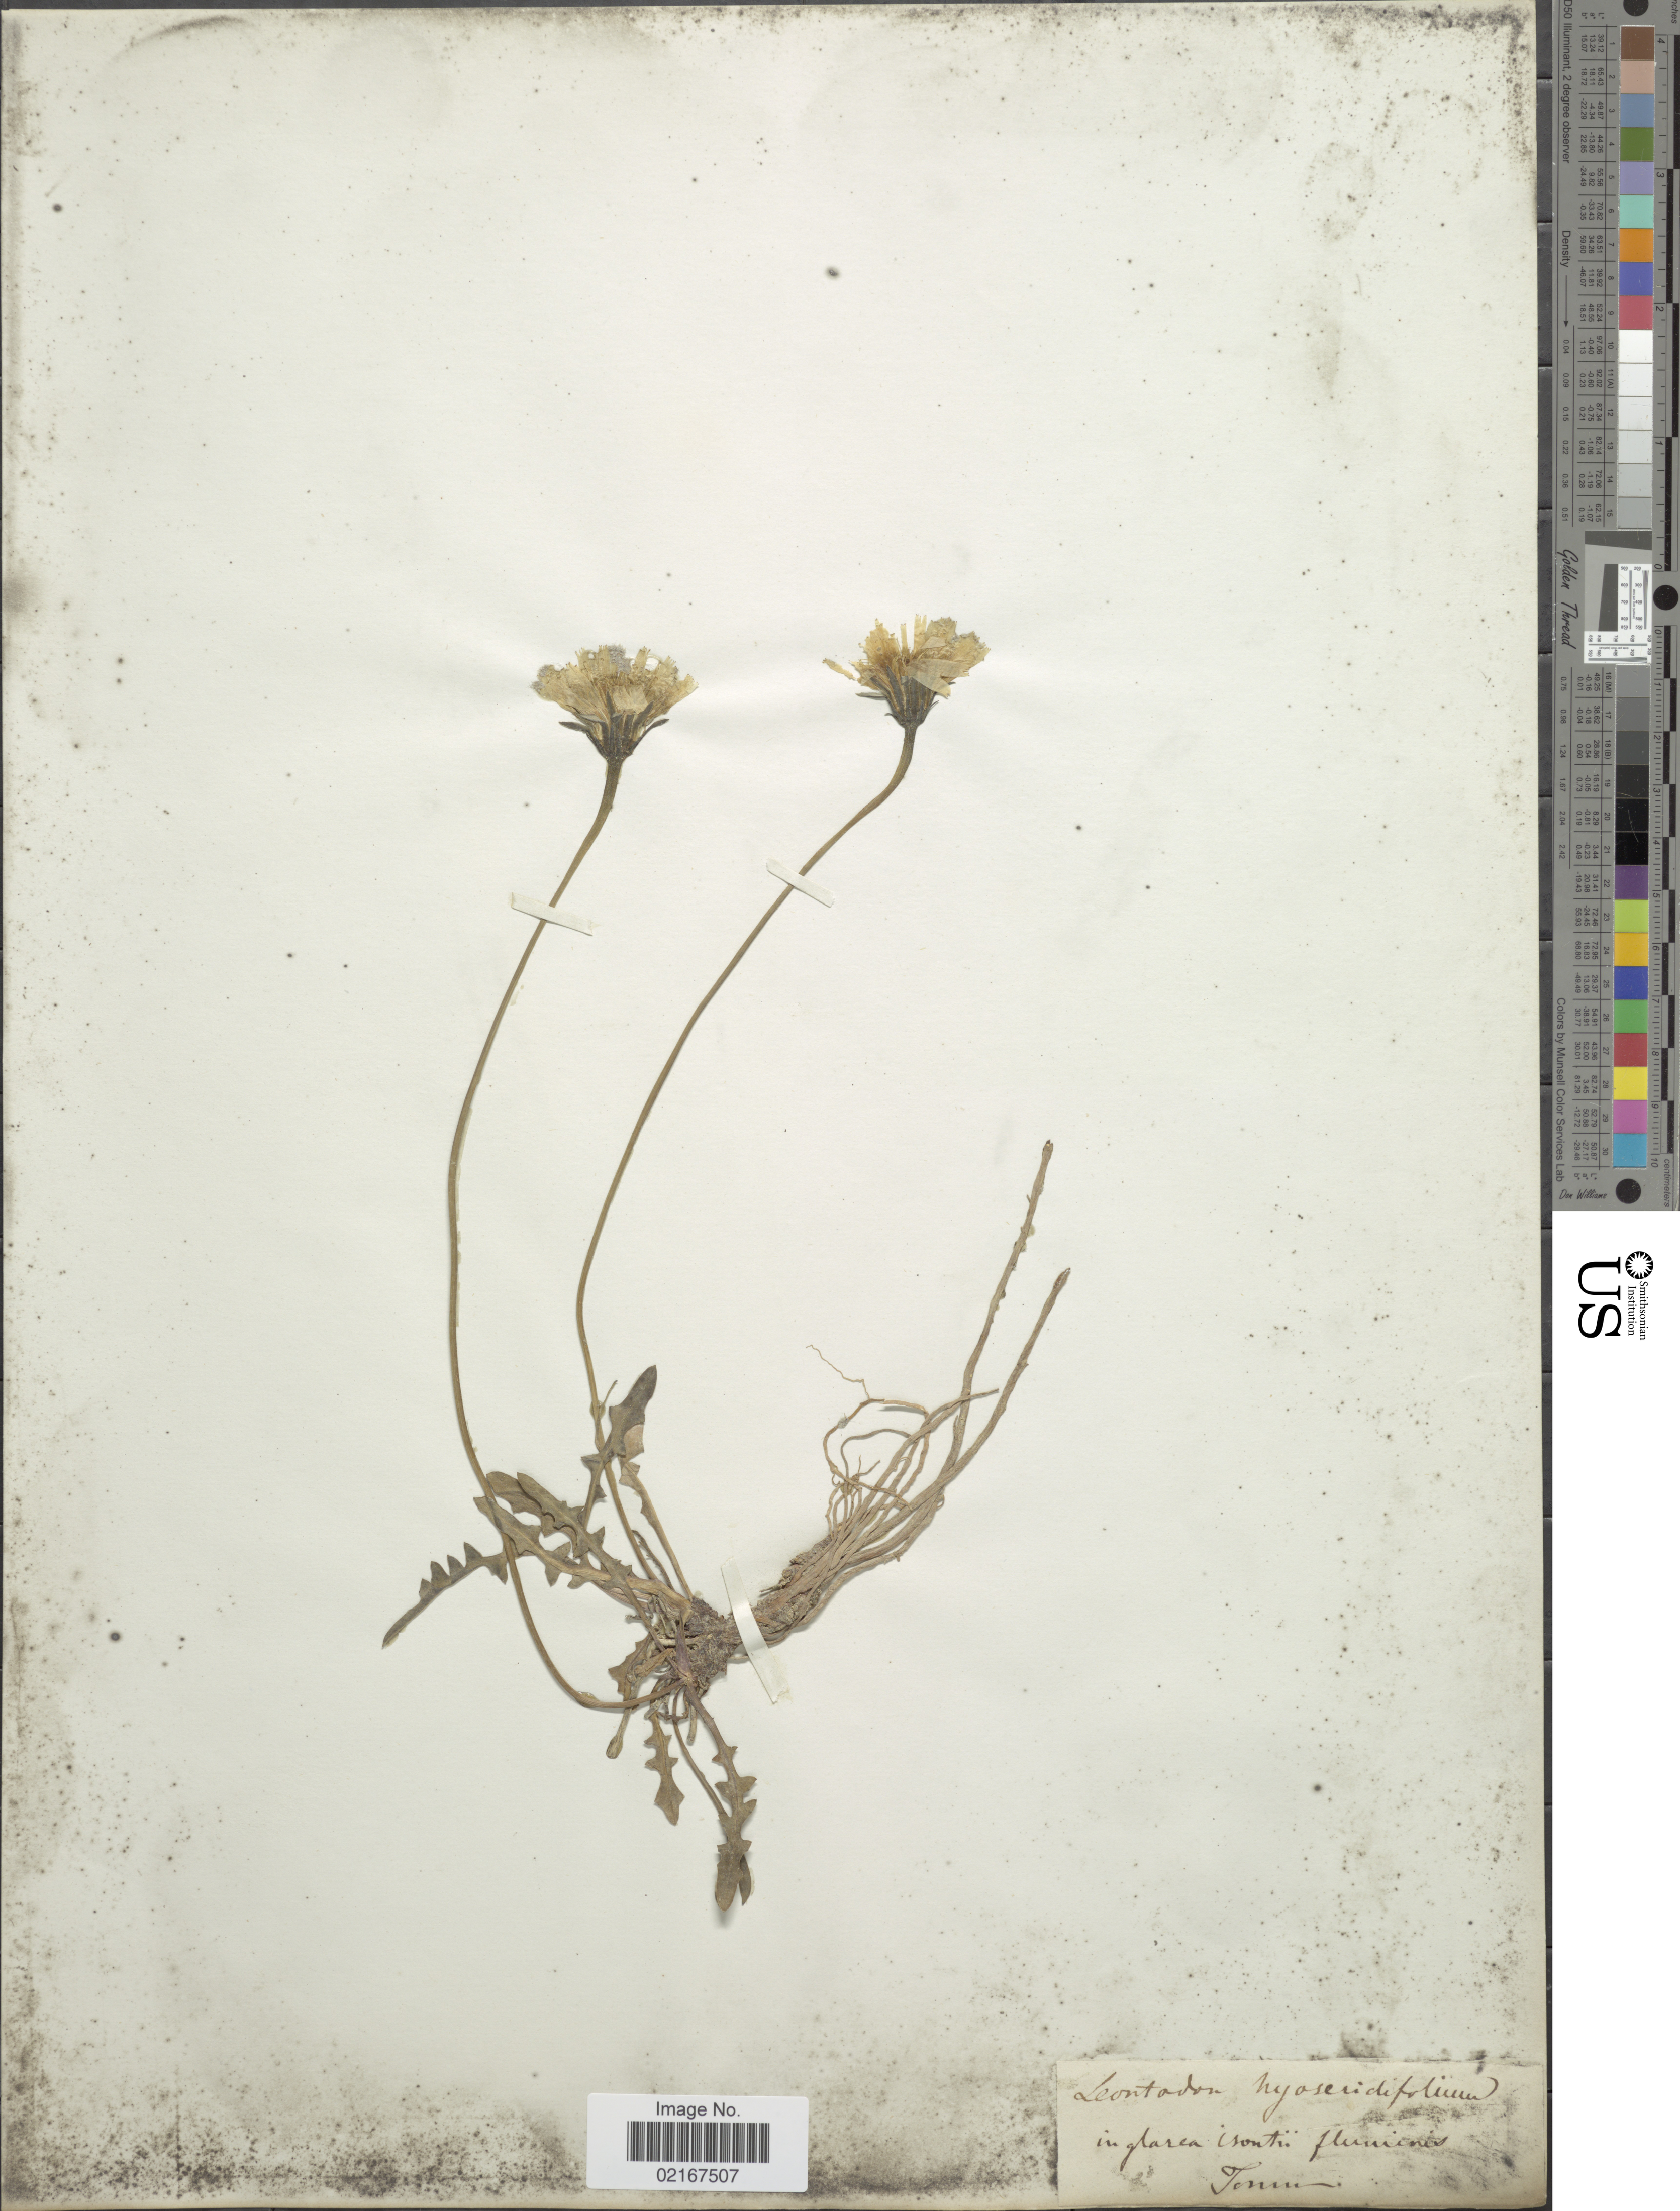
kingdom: Plantae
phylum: Tracheophyta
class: Magnoliopsida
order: Asterales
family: Asteraceae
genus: Leontodon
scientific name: Leontodon hispidus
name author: L.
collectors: Tomur